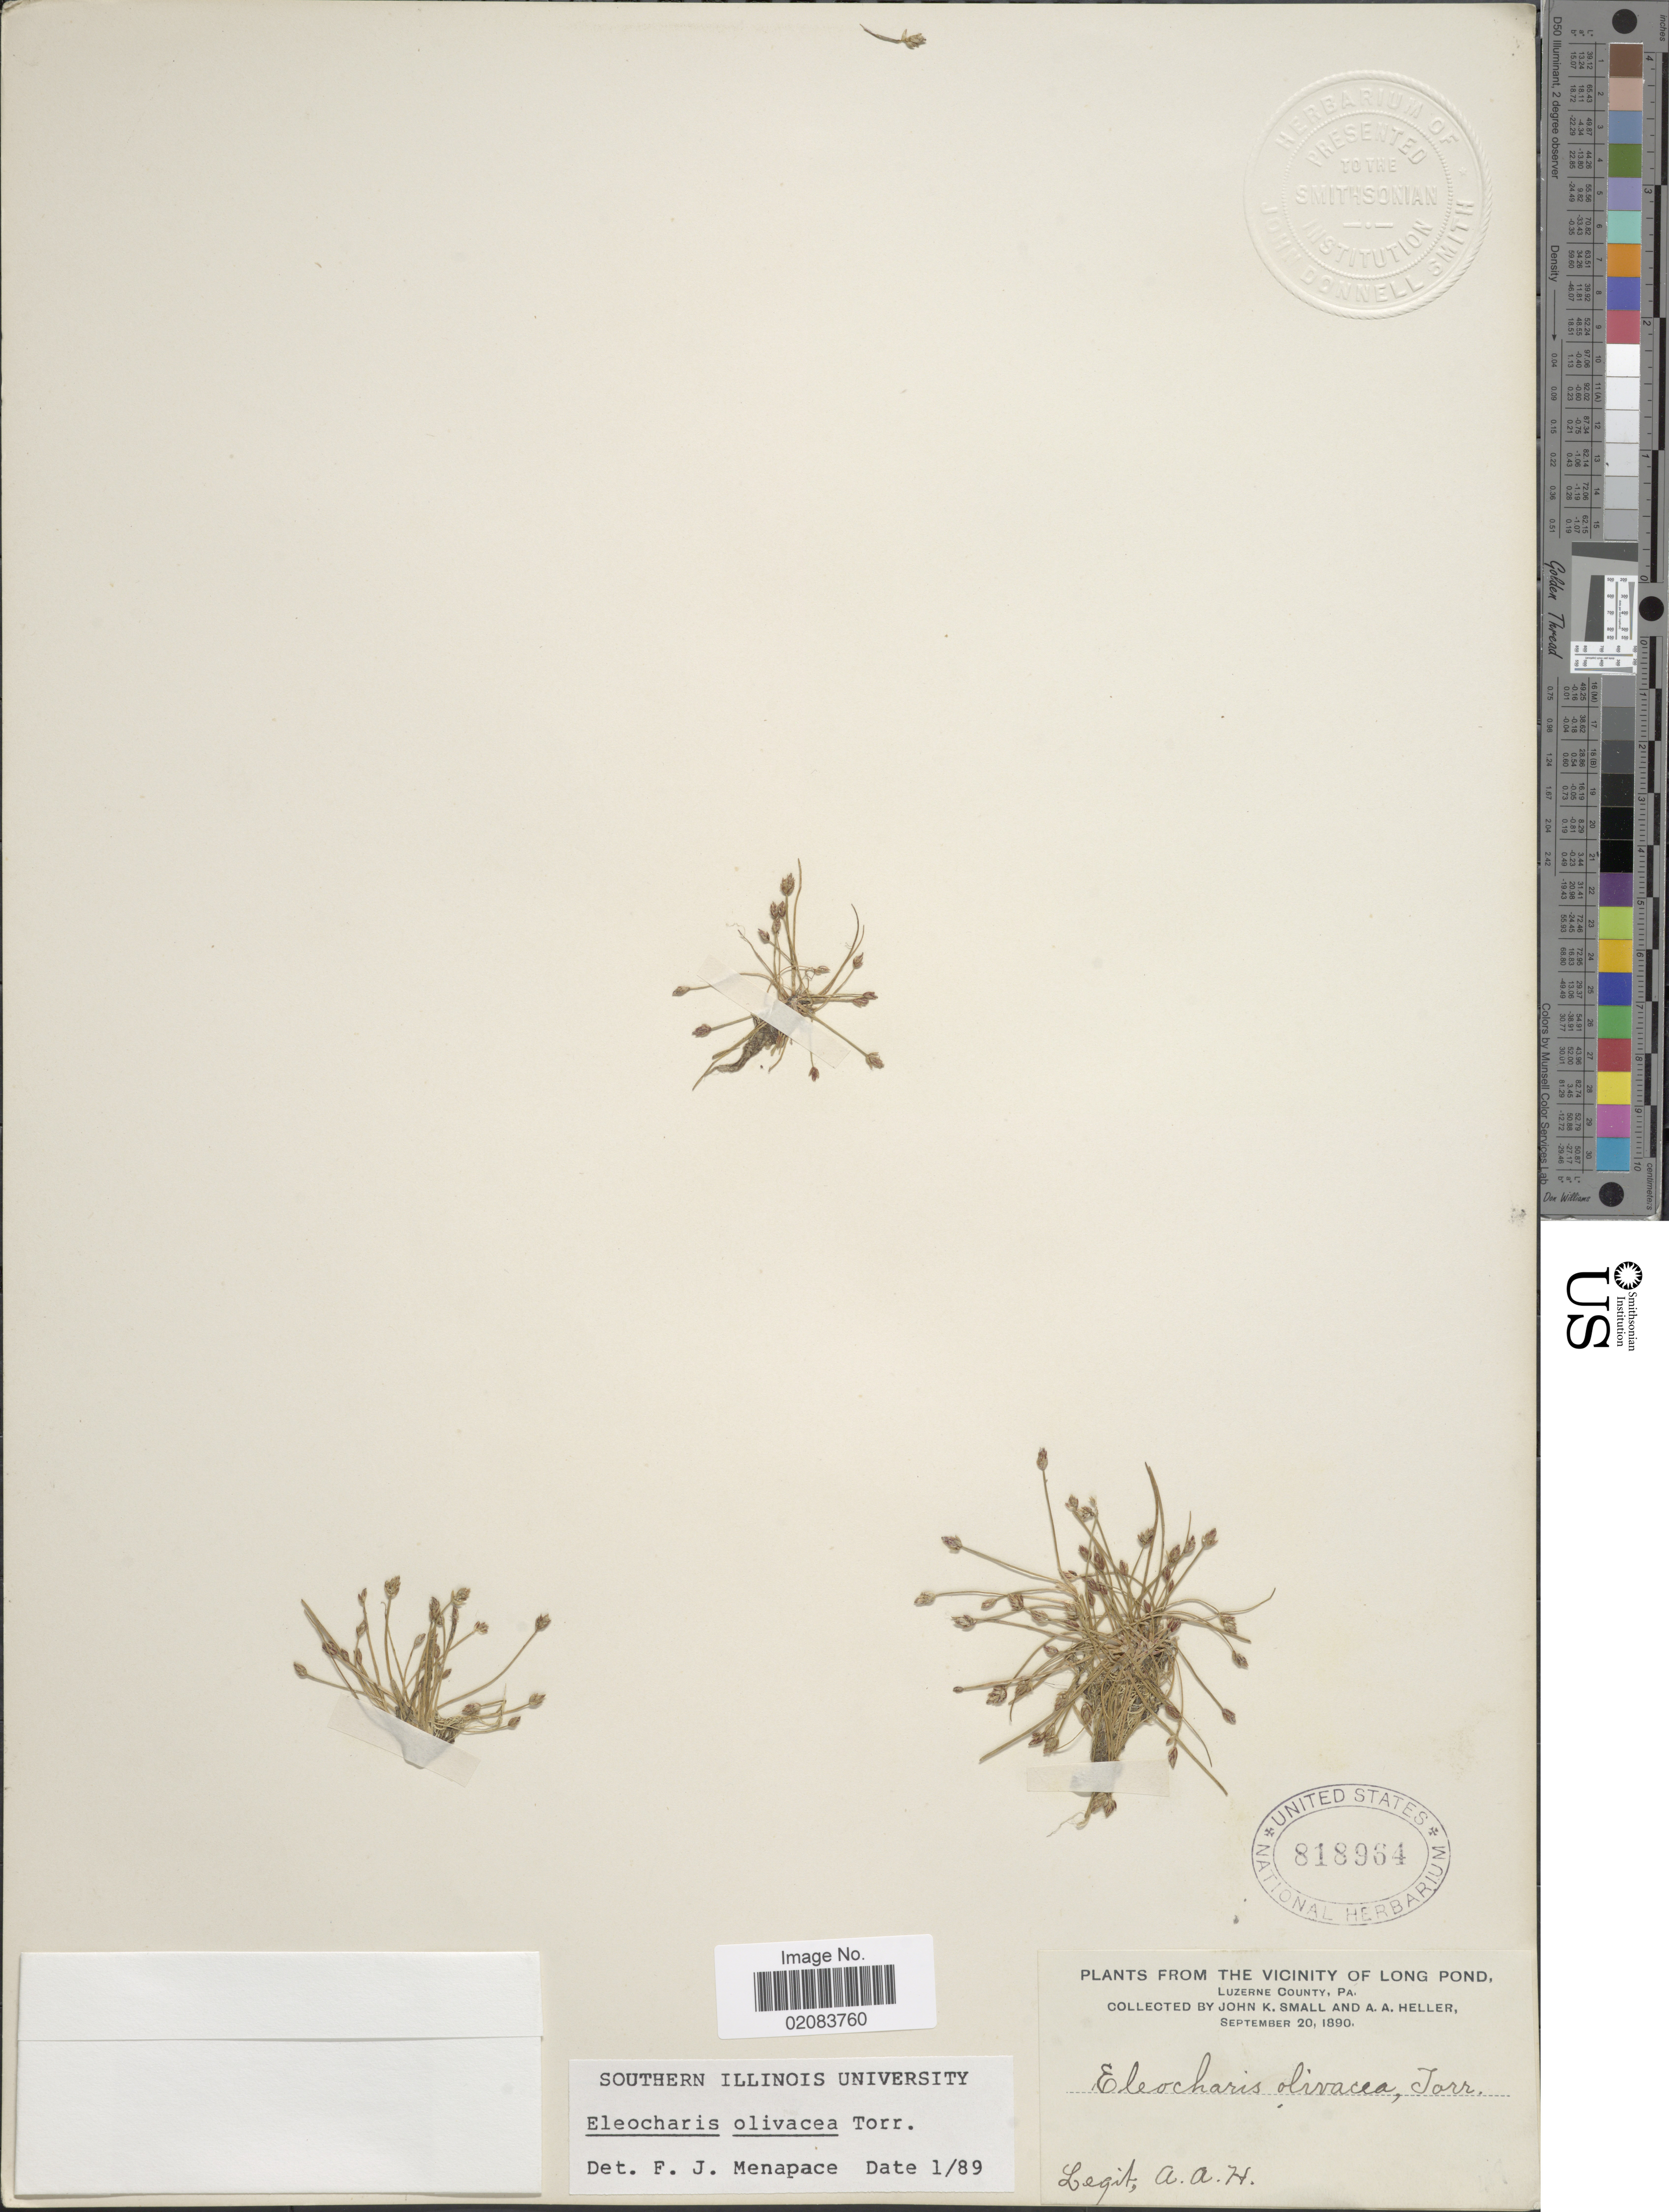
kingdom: Plantae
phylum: Tracheophyta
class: Liliopsida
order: Poales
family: Cyperaceae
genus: Eleocharis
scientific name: Eleocharis olivacea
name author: Torr.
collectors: A. A. Heller & J. K. Small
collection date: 1890-09-20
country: United States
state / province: Pennsylvania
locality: Vicinity of Long Pond, Luzerne County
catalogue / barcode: US 818964